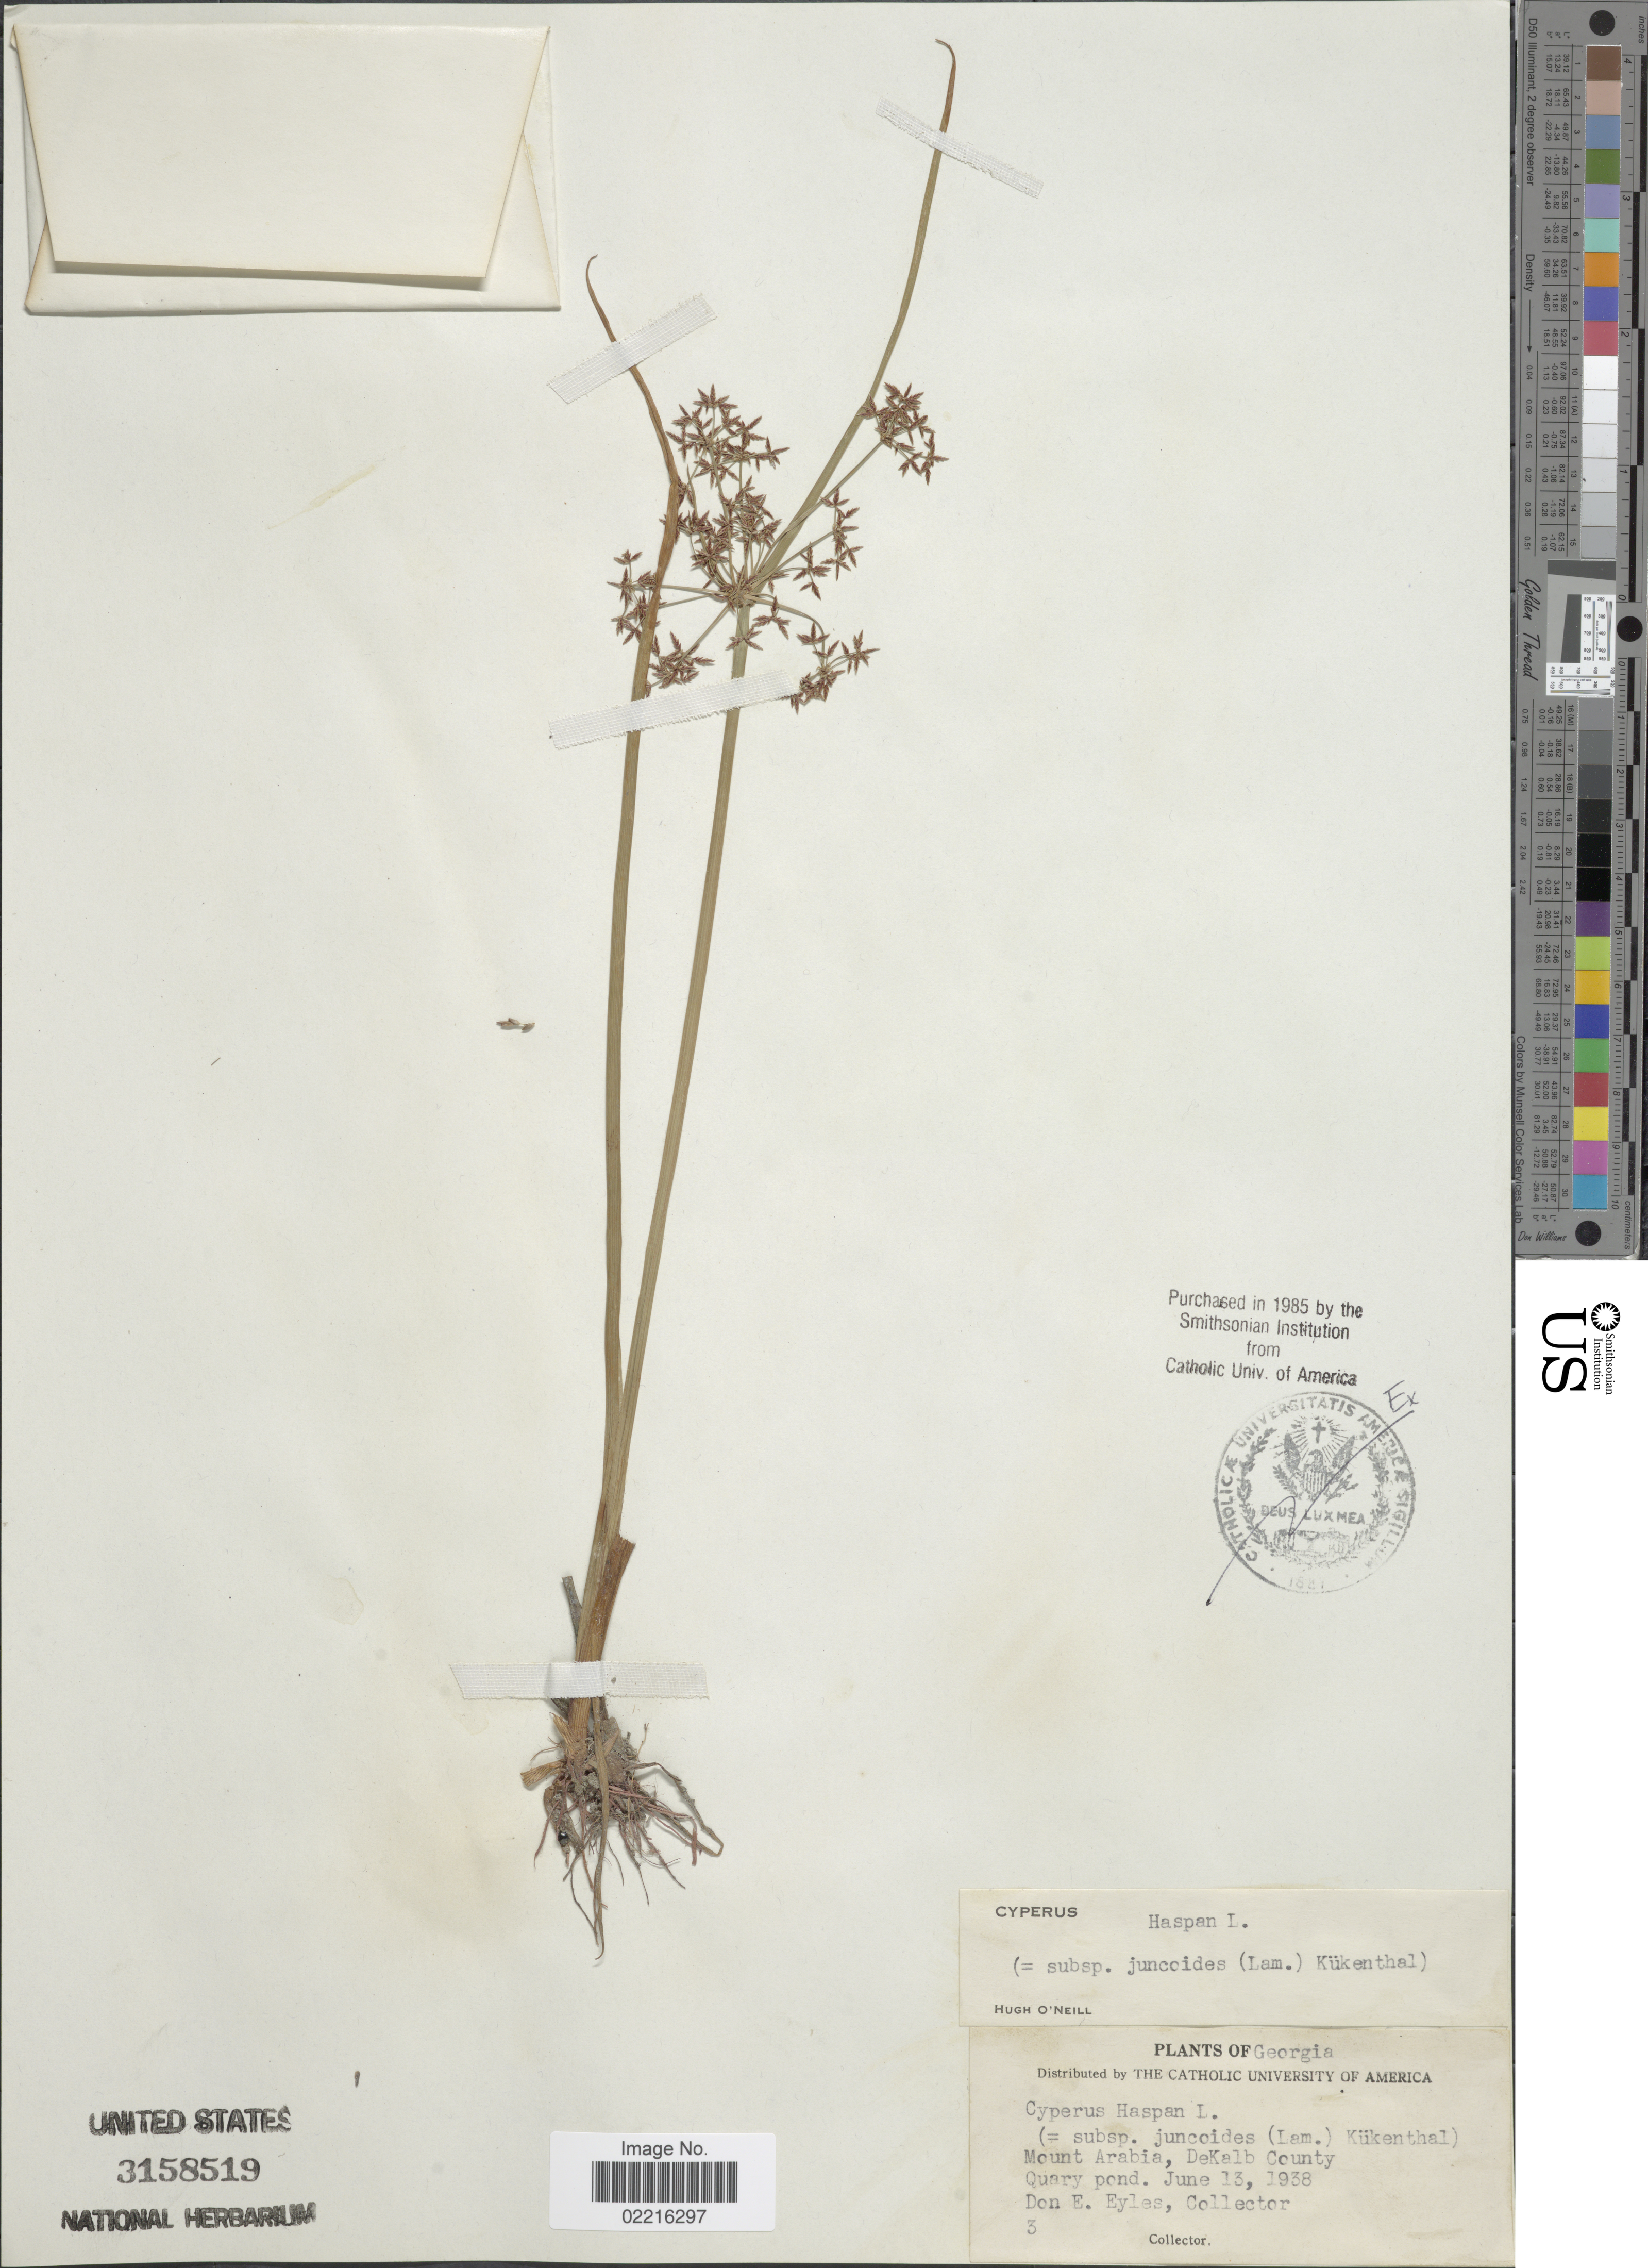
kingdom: Plantae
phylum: Tracheophyta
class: Liliopsida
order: Poales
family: Cyperaceae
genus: Cyperus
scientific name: Cyperus haspan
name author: L.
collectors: D. Eyles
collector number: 3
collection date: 1938-06-13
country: United States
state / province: Georgia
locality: Mount Arabia, DeKalb County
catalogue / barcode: US 3158519